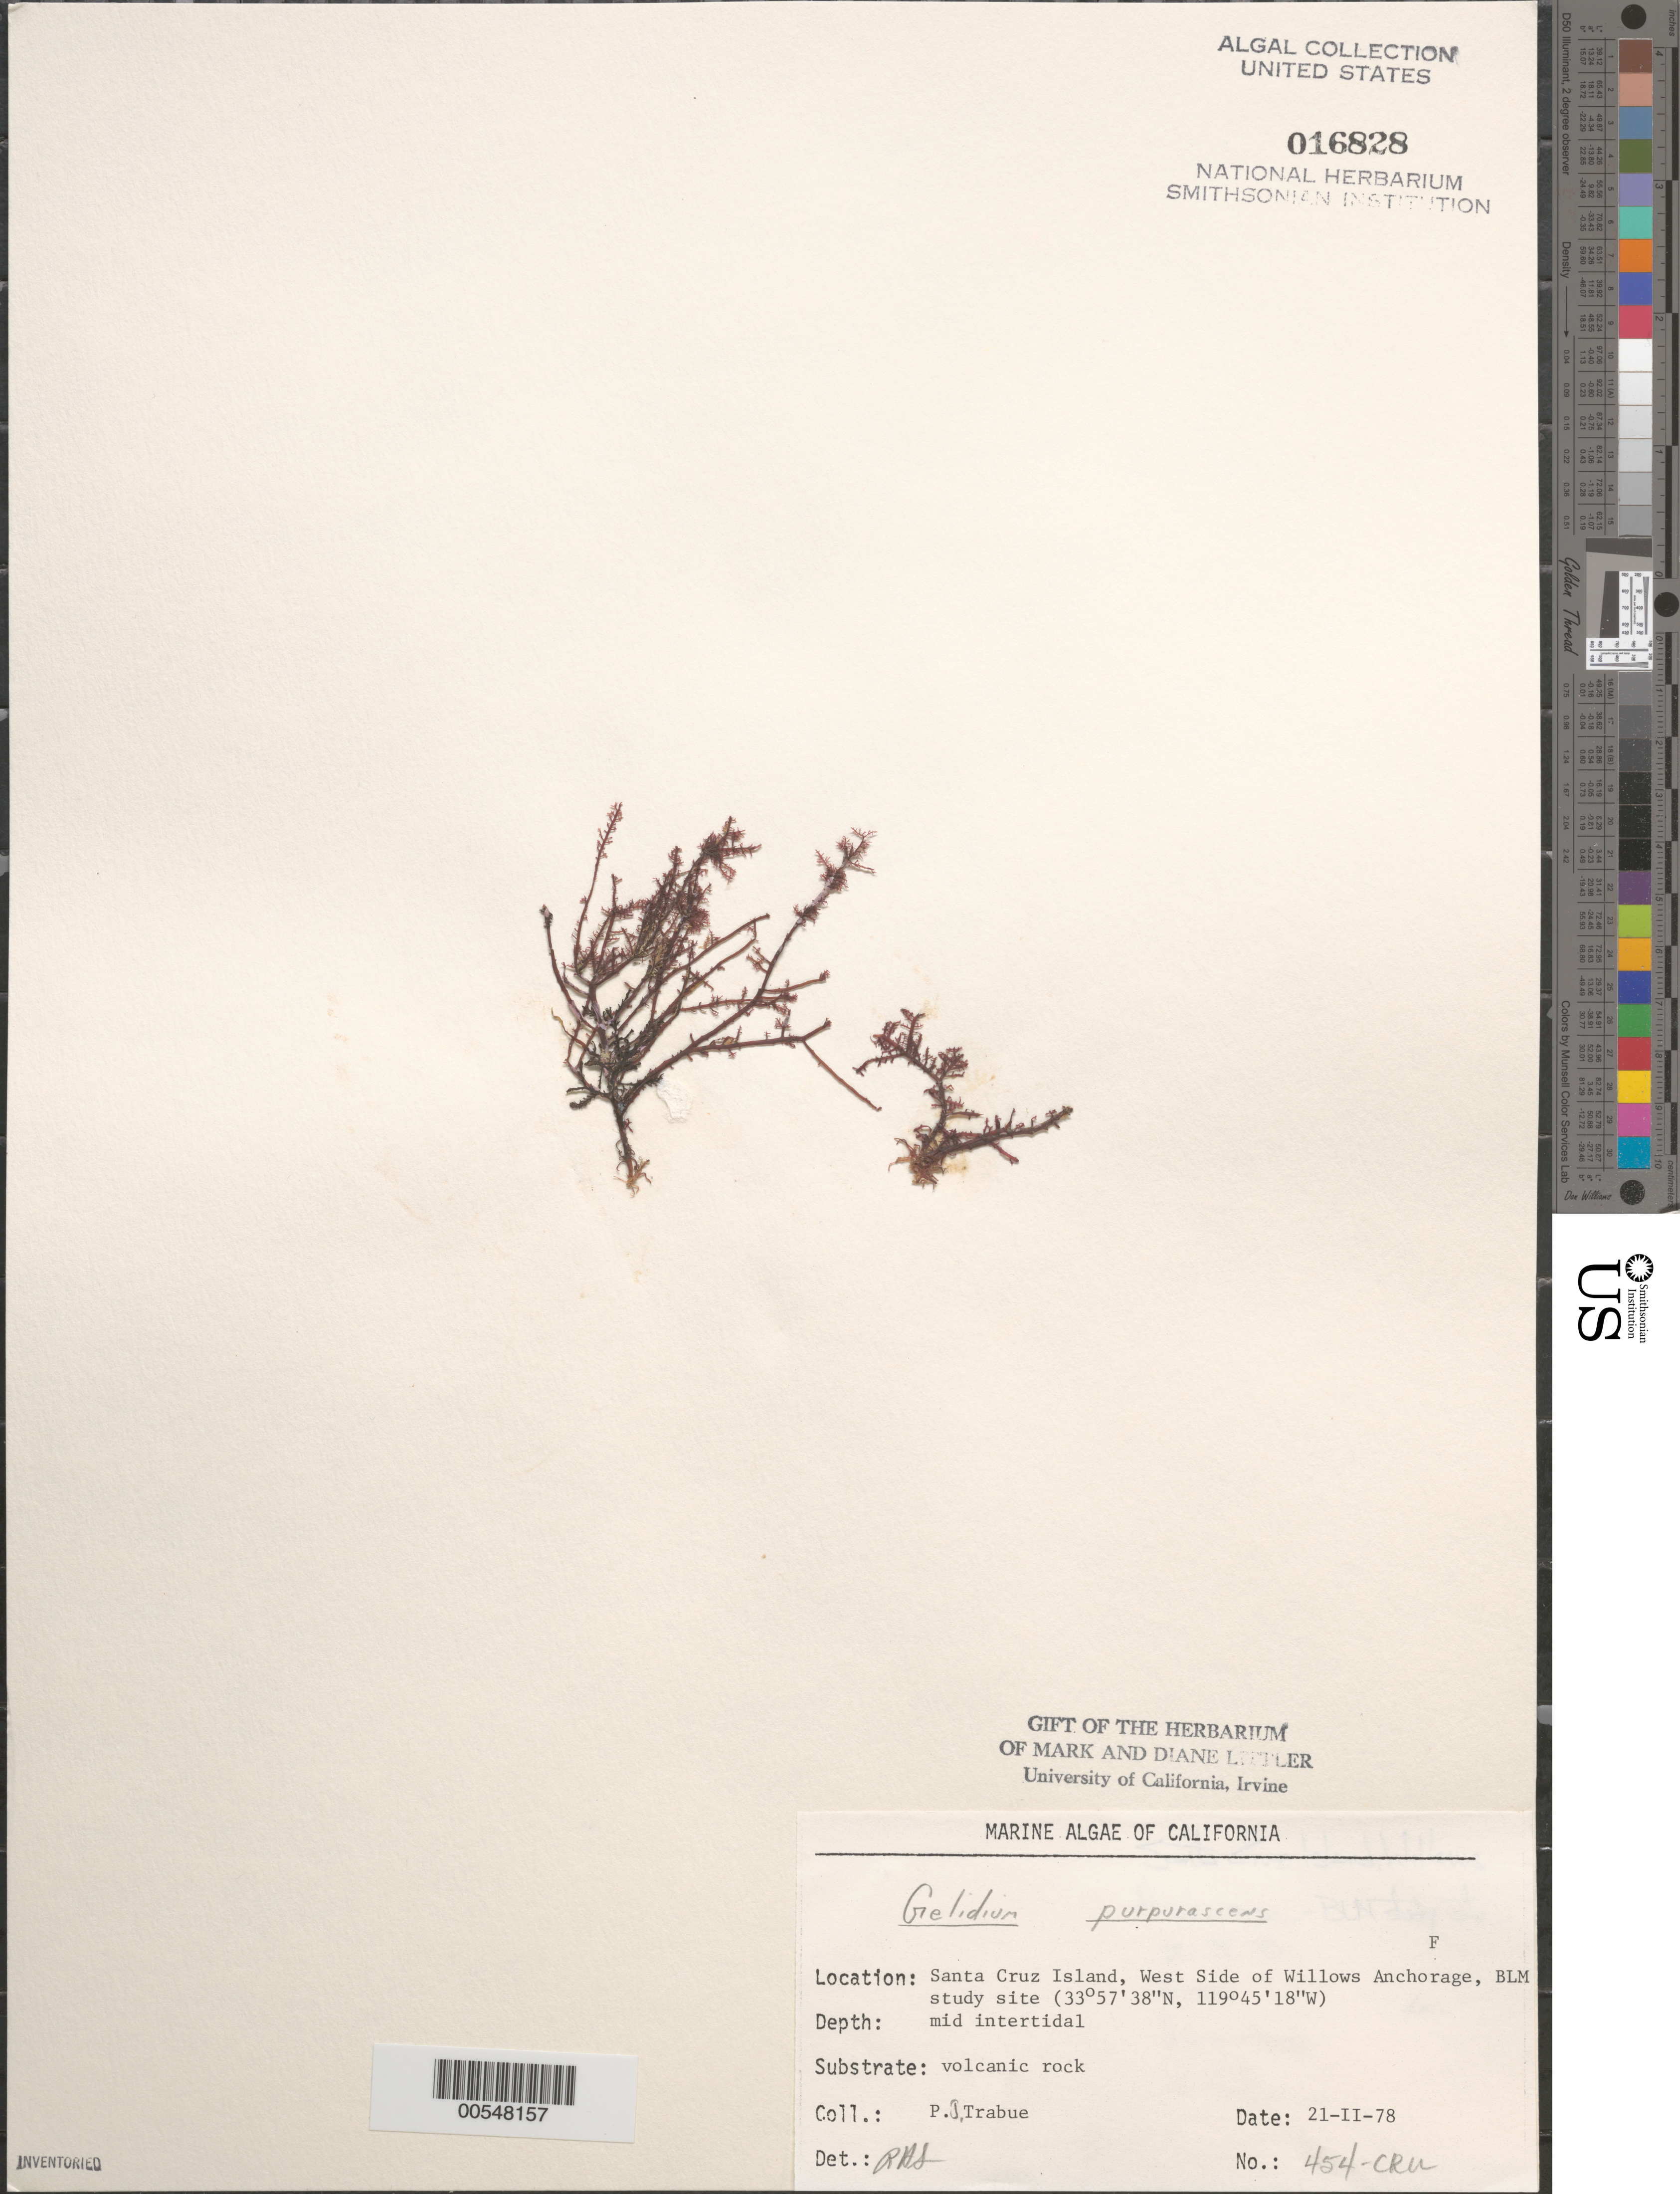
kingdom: Plantae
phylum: Rhodophyta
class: Florideophyceae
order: Gelidiales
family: Gelidiaceae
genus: Gelidium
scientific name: Gelidium purpurascens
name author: N.L. Gardner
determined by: Sims, Robert H.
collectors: P. J. Trabue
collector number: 454-cru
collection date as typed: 21 Feb 1978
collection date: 1978-02-21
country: United States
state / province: California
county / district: Santa Barbara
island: Santa Cruz Island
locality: Willows Anchorage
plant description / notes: BLM-SOCALBIGHT Rocky Intertidal Survey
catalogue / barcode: US 16828